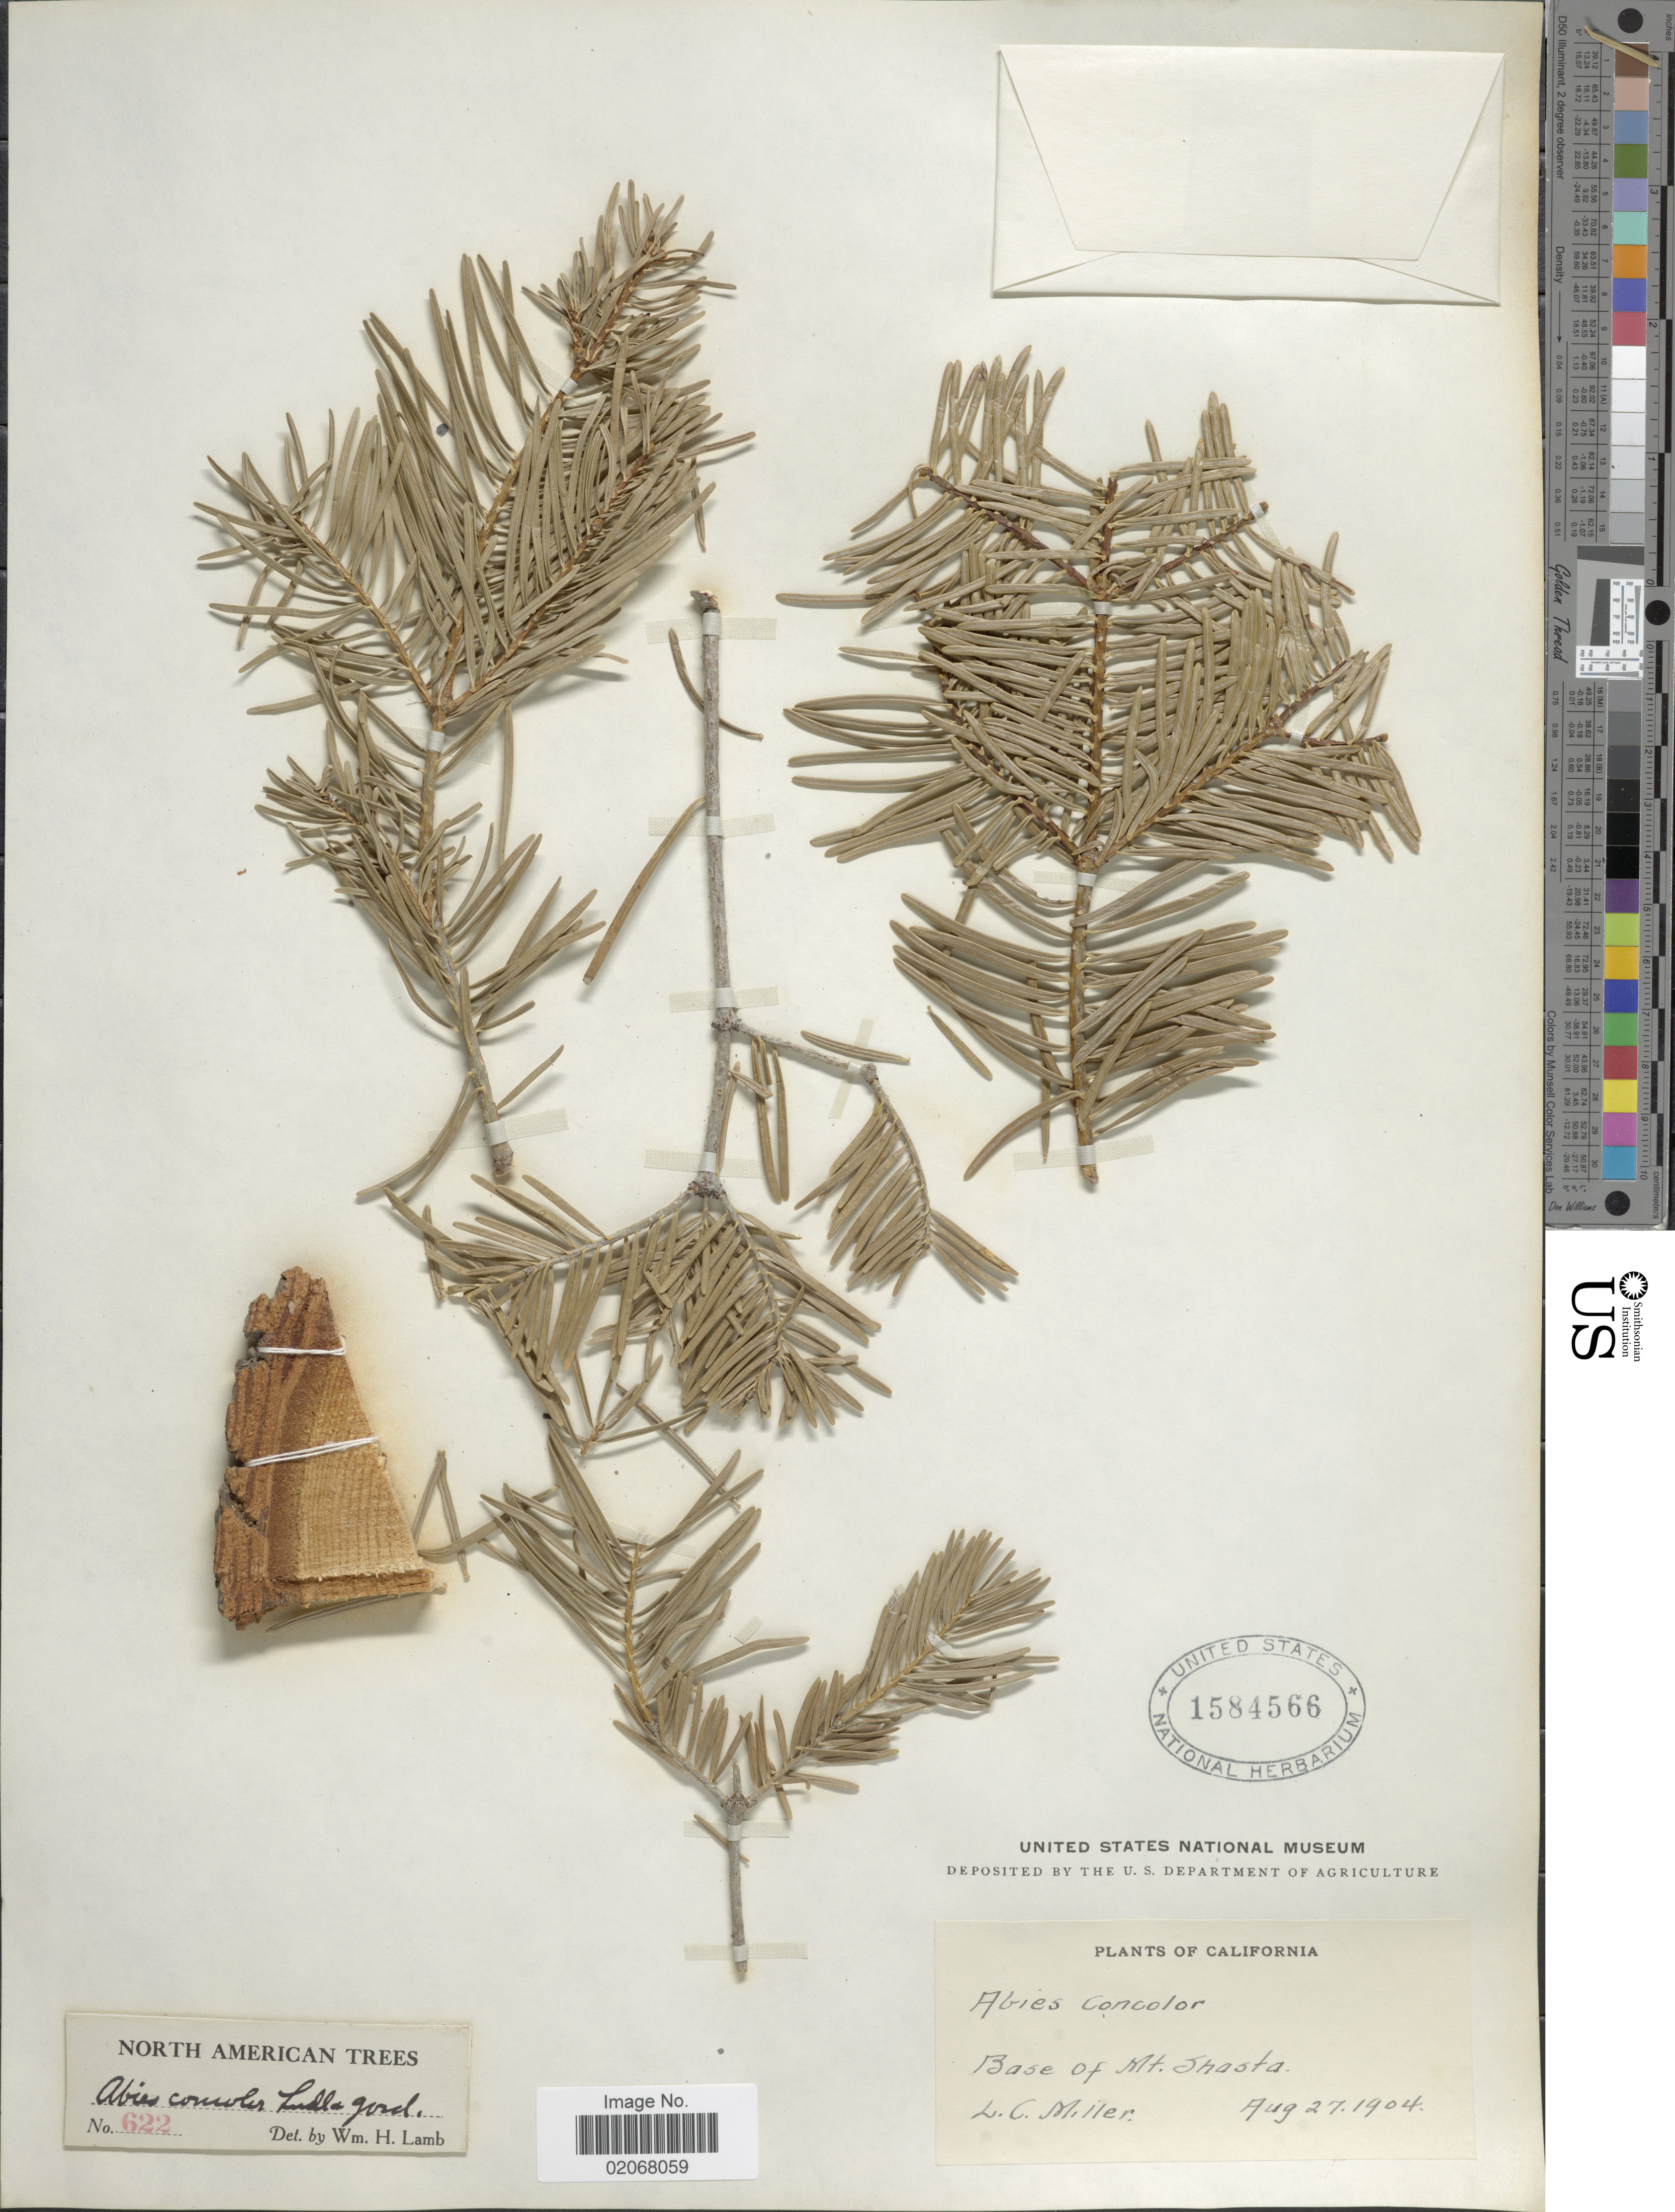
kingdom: Plantae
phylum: Tracheophyta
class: Pinopsida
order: Pinales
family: Pinaceae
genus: Abies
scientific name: Abies concolor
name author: (Gordon & Glend.) Lindl. ex Hildebr.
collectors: L. Miller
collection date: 1904-08-27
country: United States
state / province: California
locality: Base of Mt. Shasta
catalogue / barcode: US 1584566